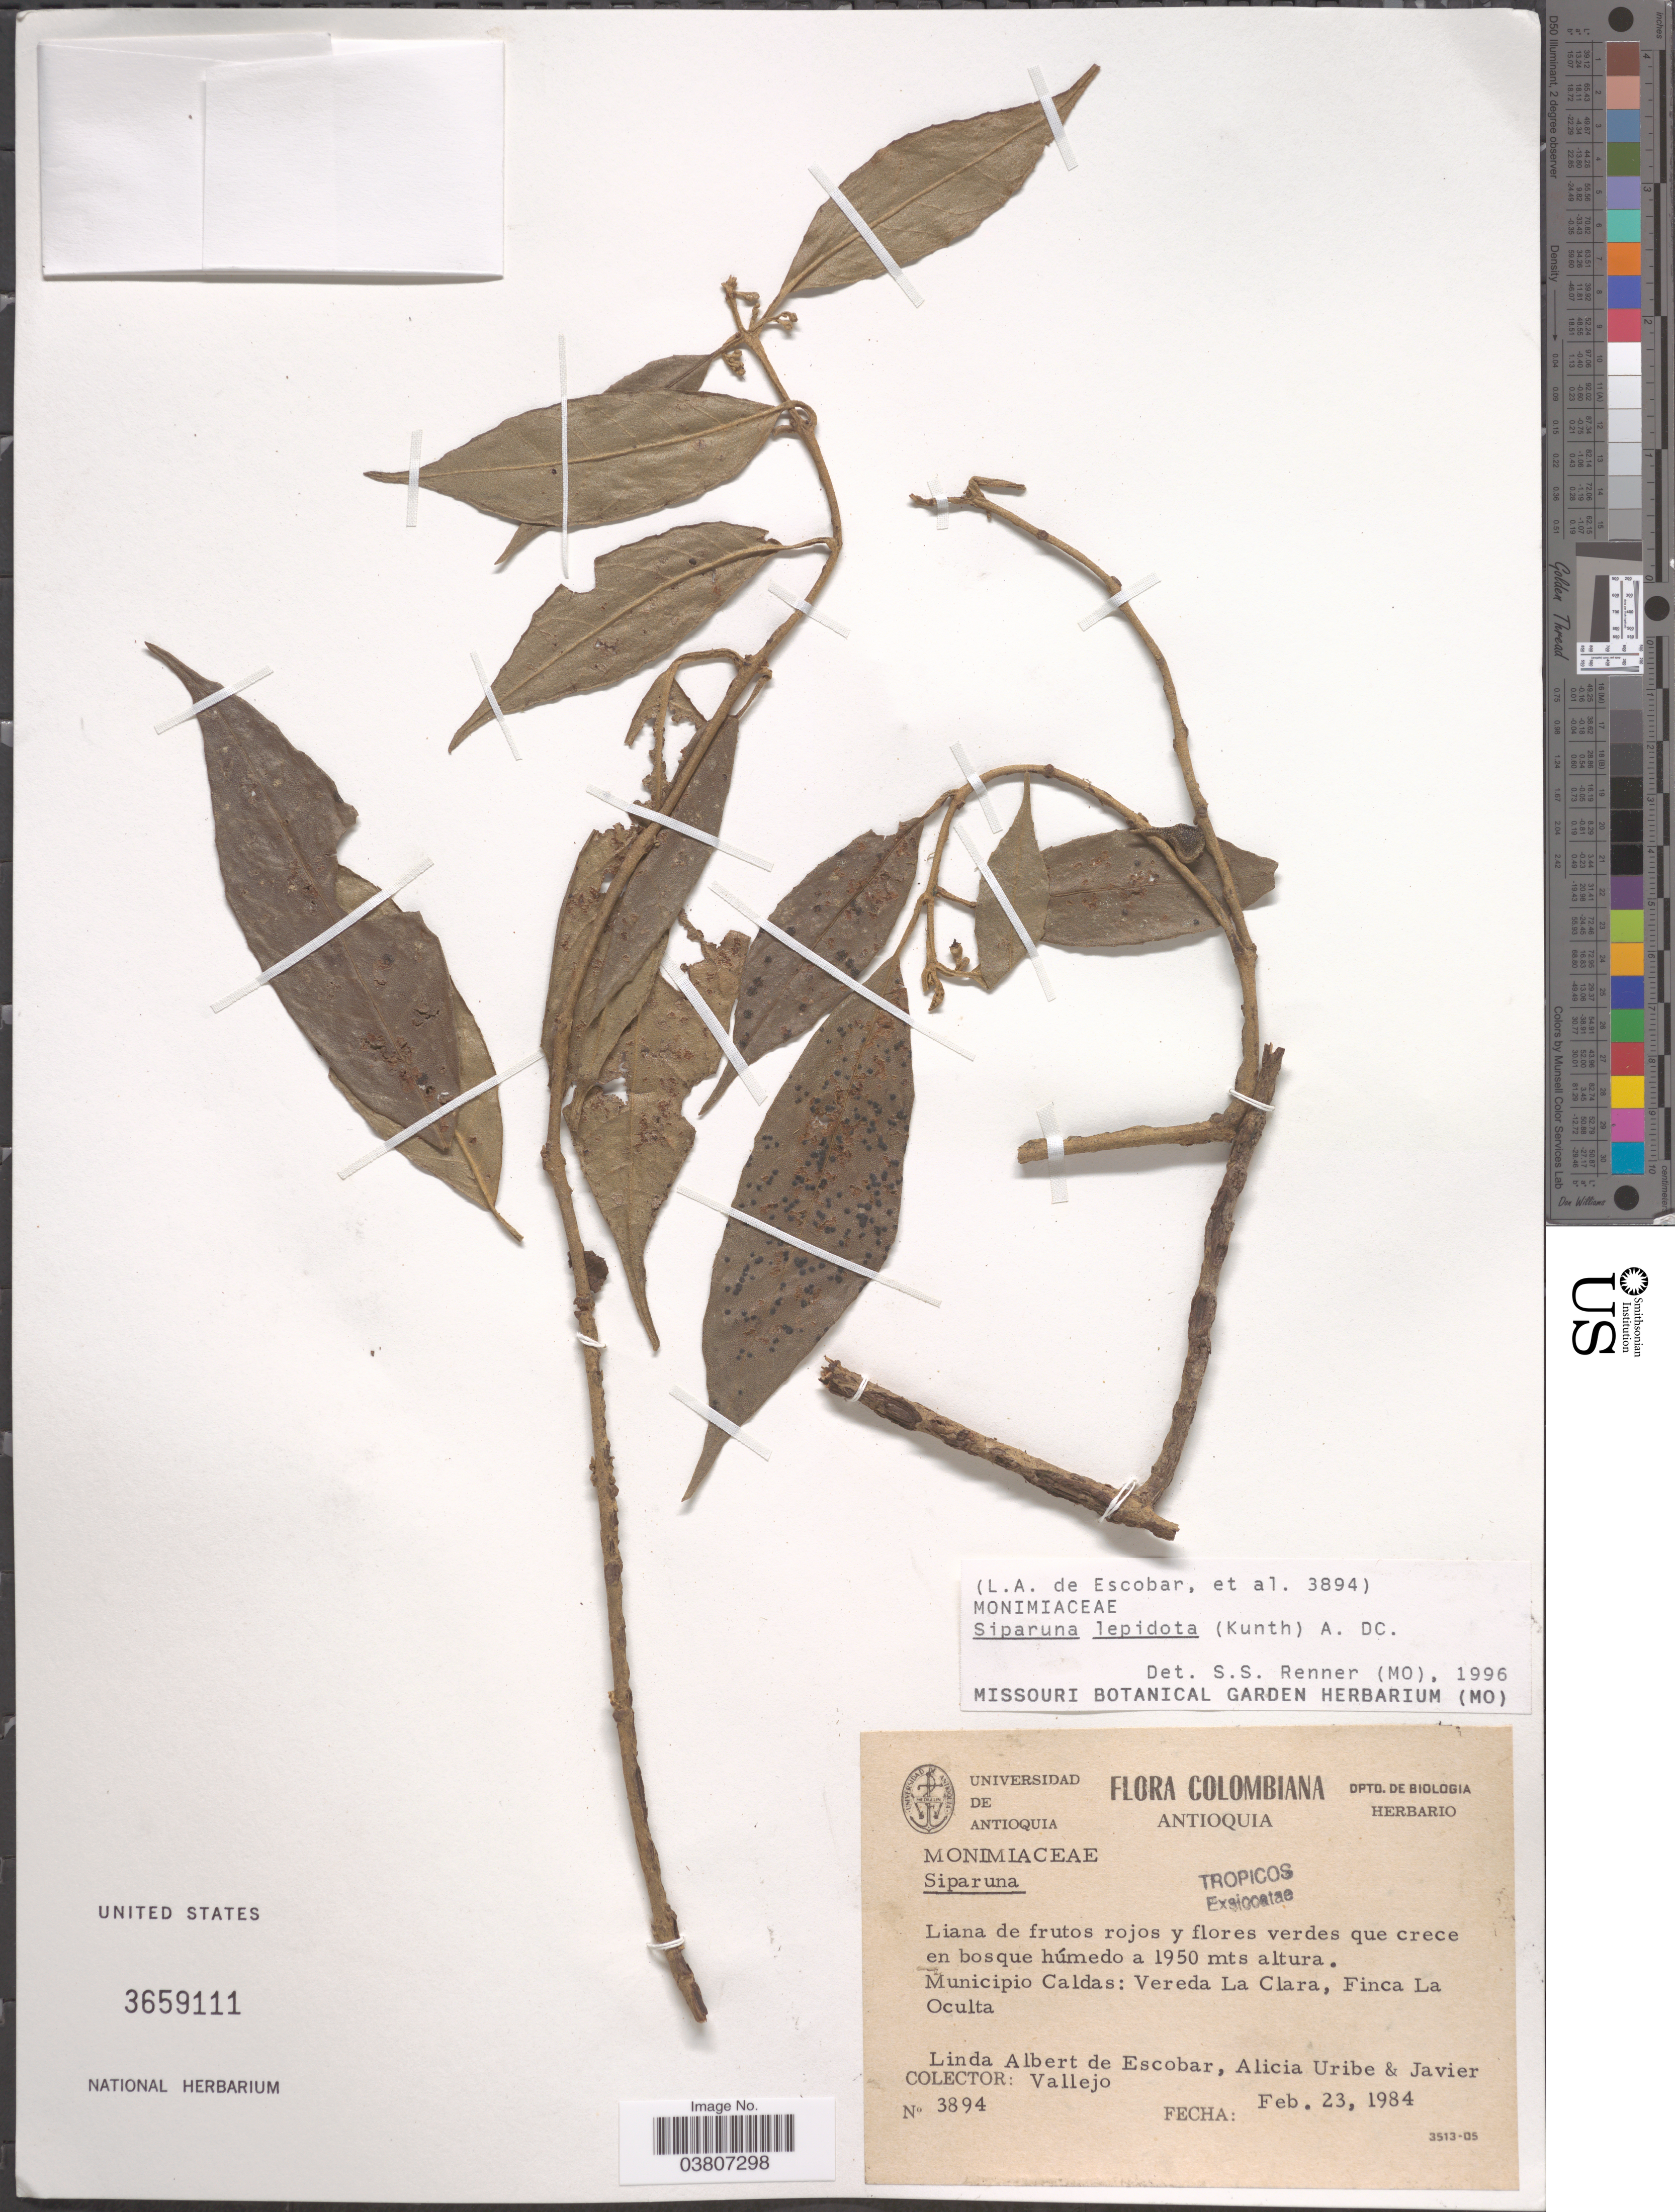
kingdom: Plantae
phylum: Tracheophyta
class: Magnoliopsida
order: Laurales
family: Siparunaceae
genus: Siparuna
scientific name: Siparuna lepidota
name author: (Kunth) A. DC.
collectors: L. K. de Escobar, A. Uribe & J. Vallejo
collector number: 3894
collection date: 1984-02-23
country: Colombia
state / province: Antioquia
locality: Municipio Caldas: Vereda La Clara, Finca La Oculta.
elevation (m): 1950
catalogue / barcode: US 3659111